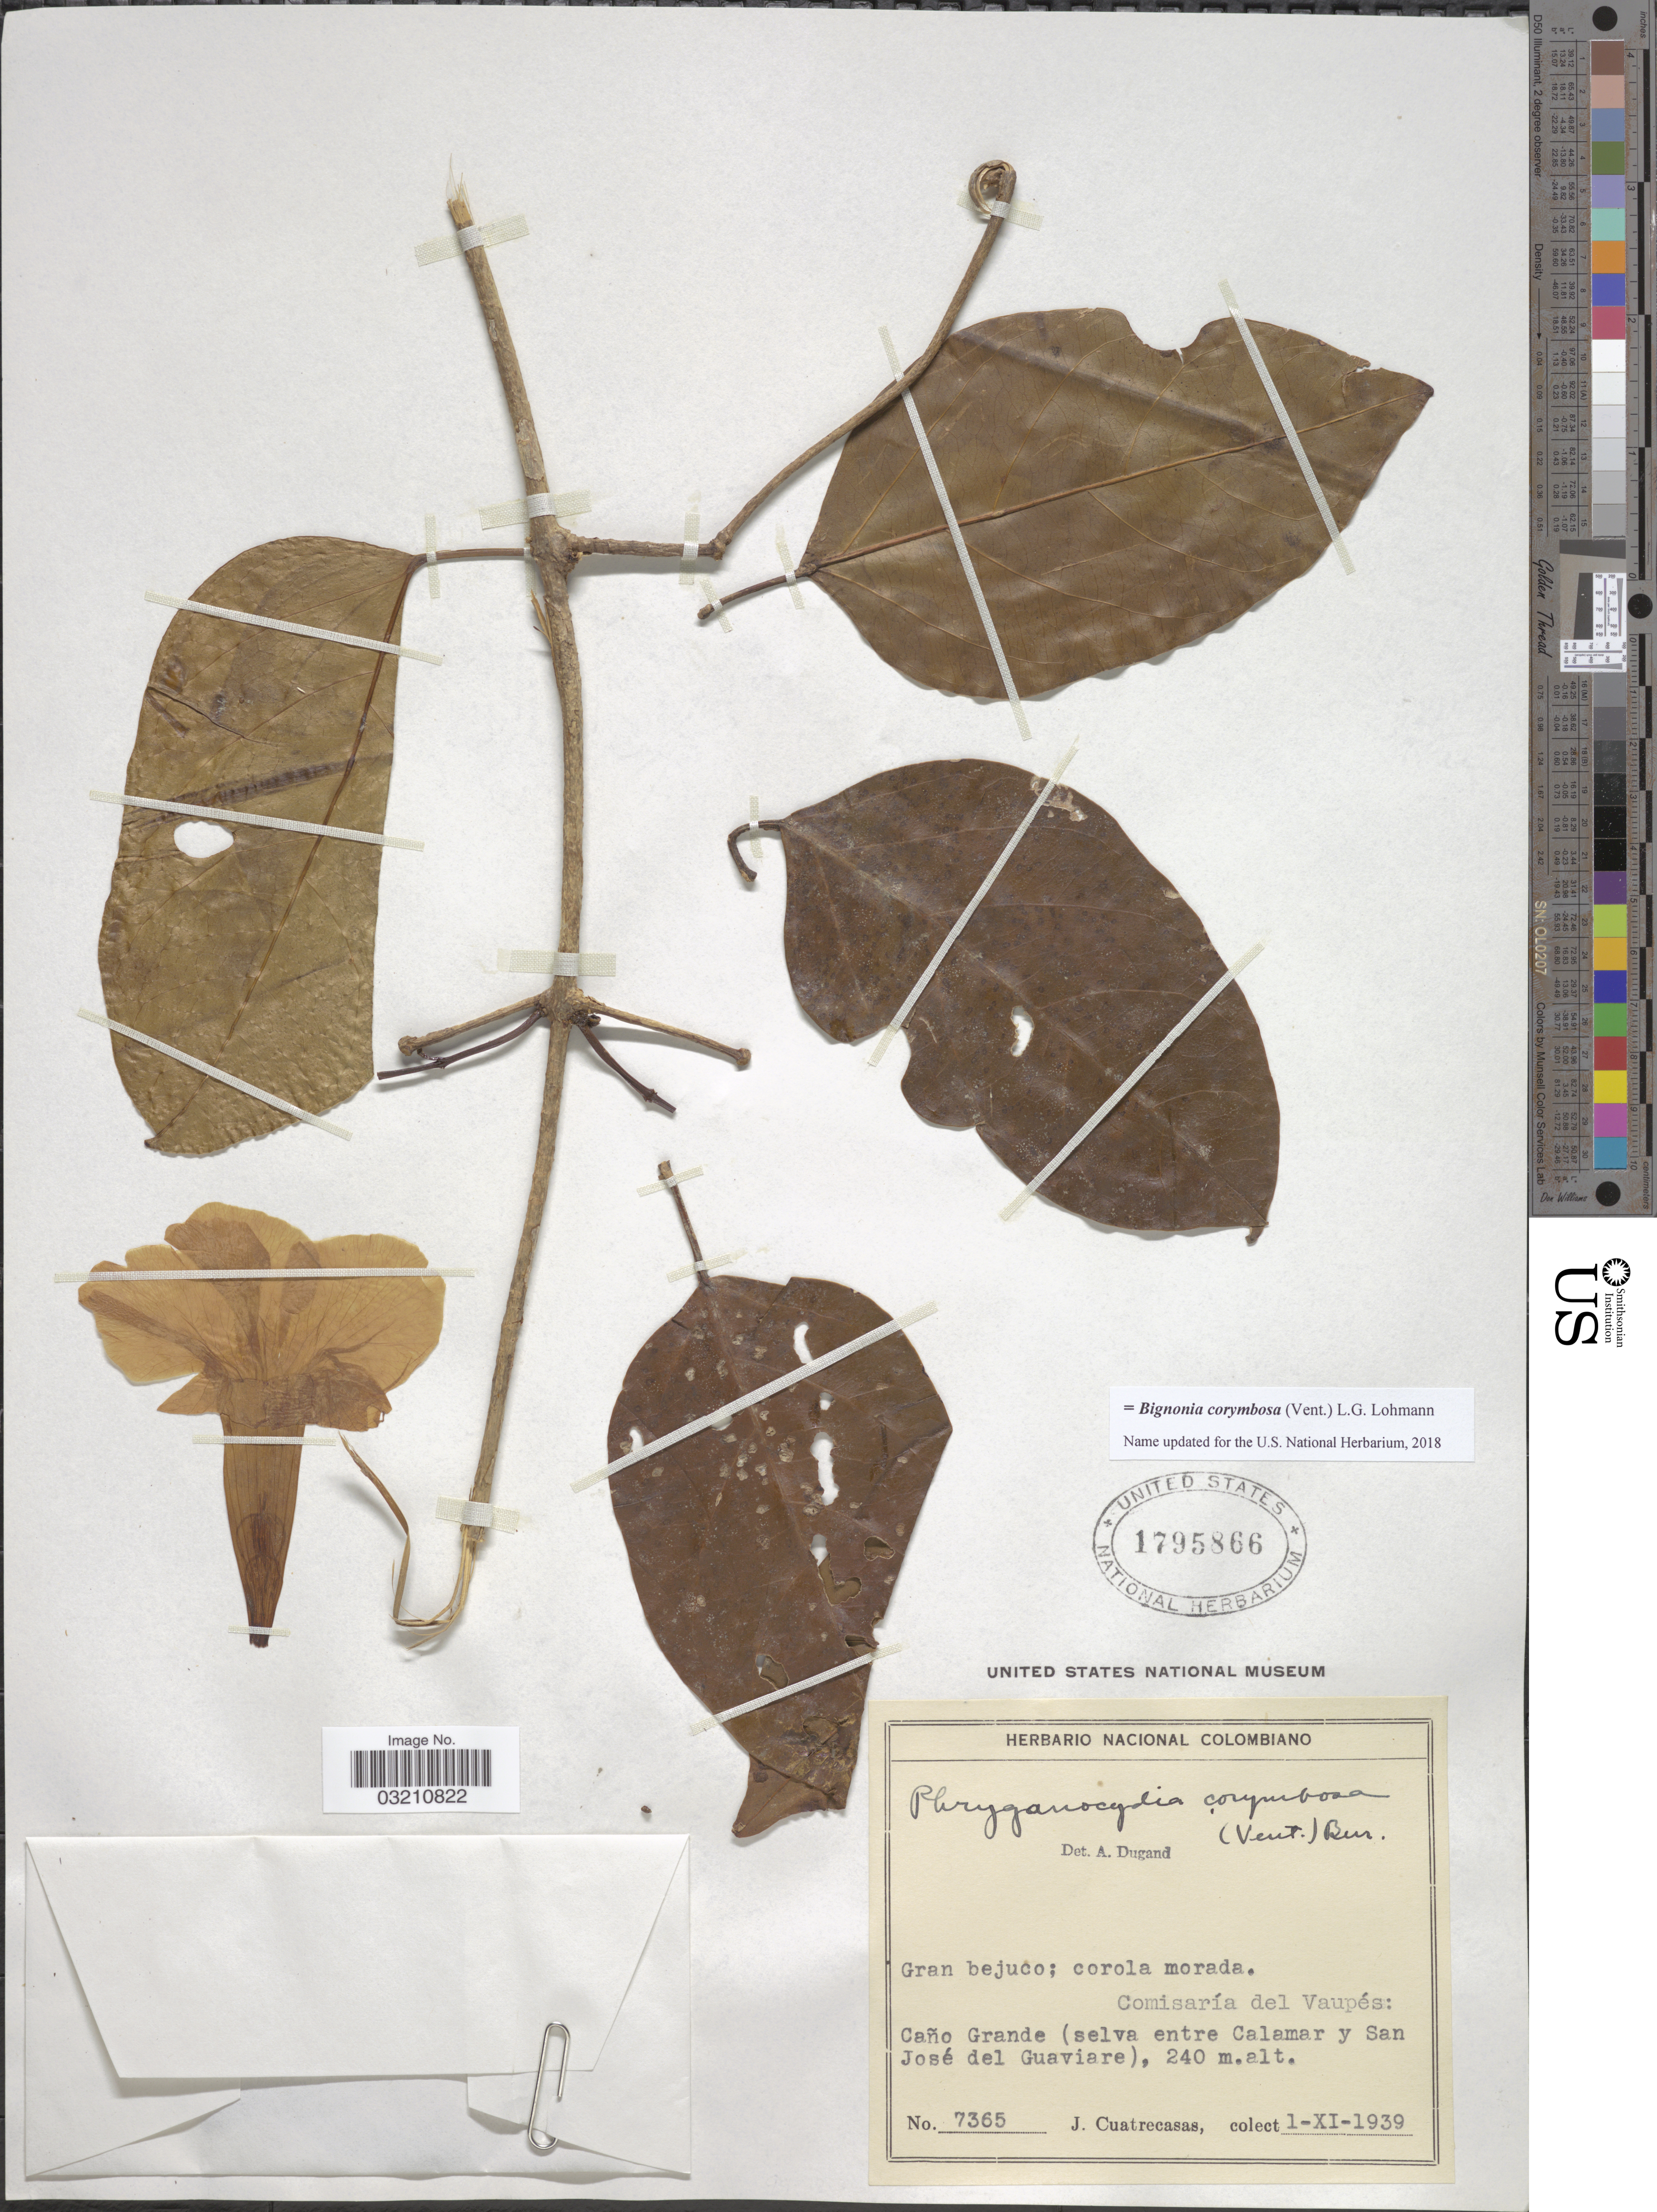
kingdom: Plantae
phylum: Tracheophyta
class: Magnoliopsida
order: Lamiales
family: Bignoniaceae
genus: Bignonia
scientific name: Bignonia corymbosa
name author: (Vent.) L.G. Lohmann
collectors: J. Cuatrecasas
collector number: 7365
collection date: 1939-11-01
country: Colombia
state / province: Vaupés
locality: Comisaría del Vaupés. Caño Grande (selva entre Calamar y San José del Guaviare).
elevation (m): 240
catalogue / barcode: US 1795866